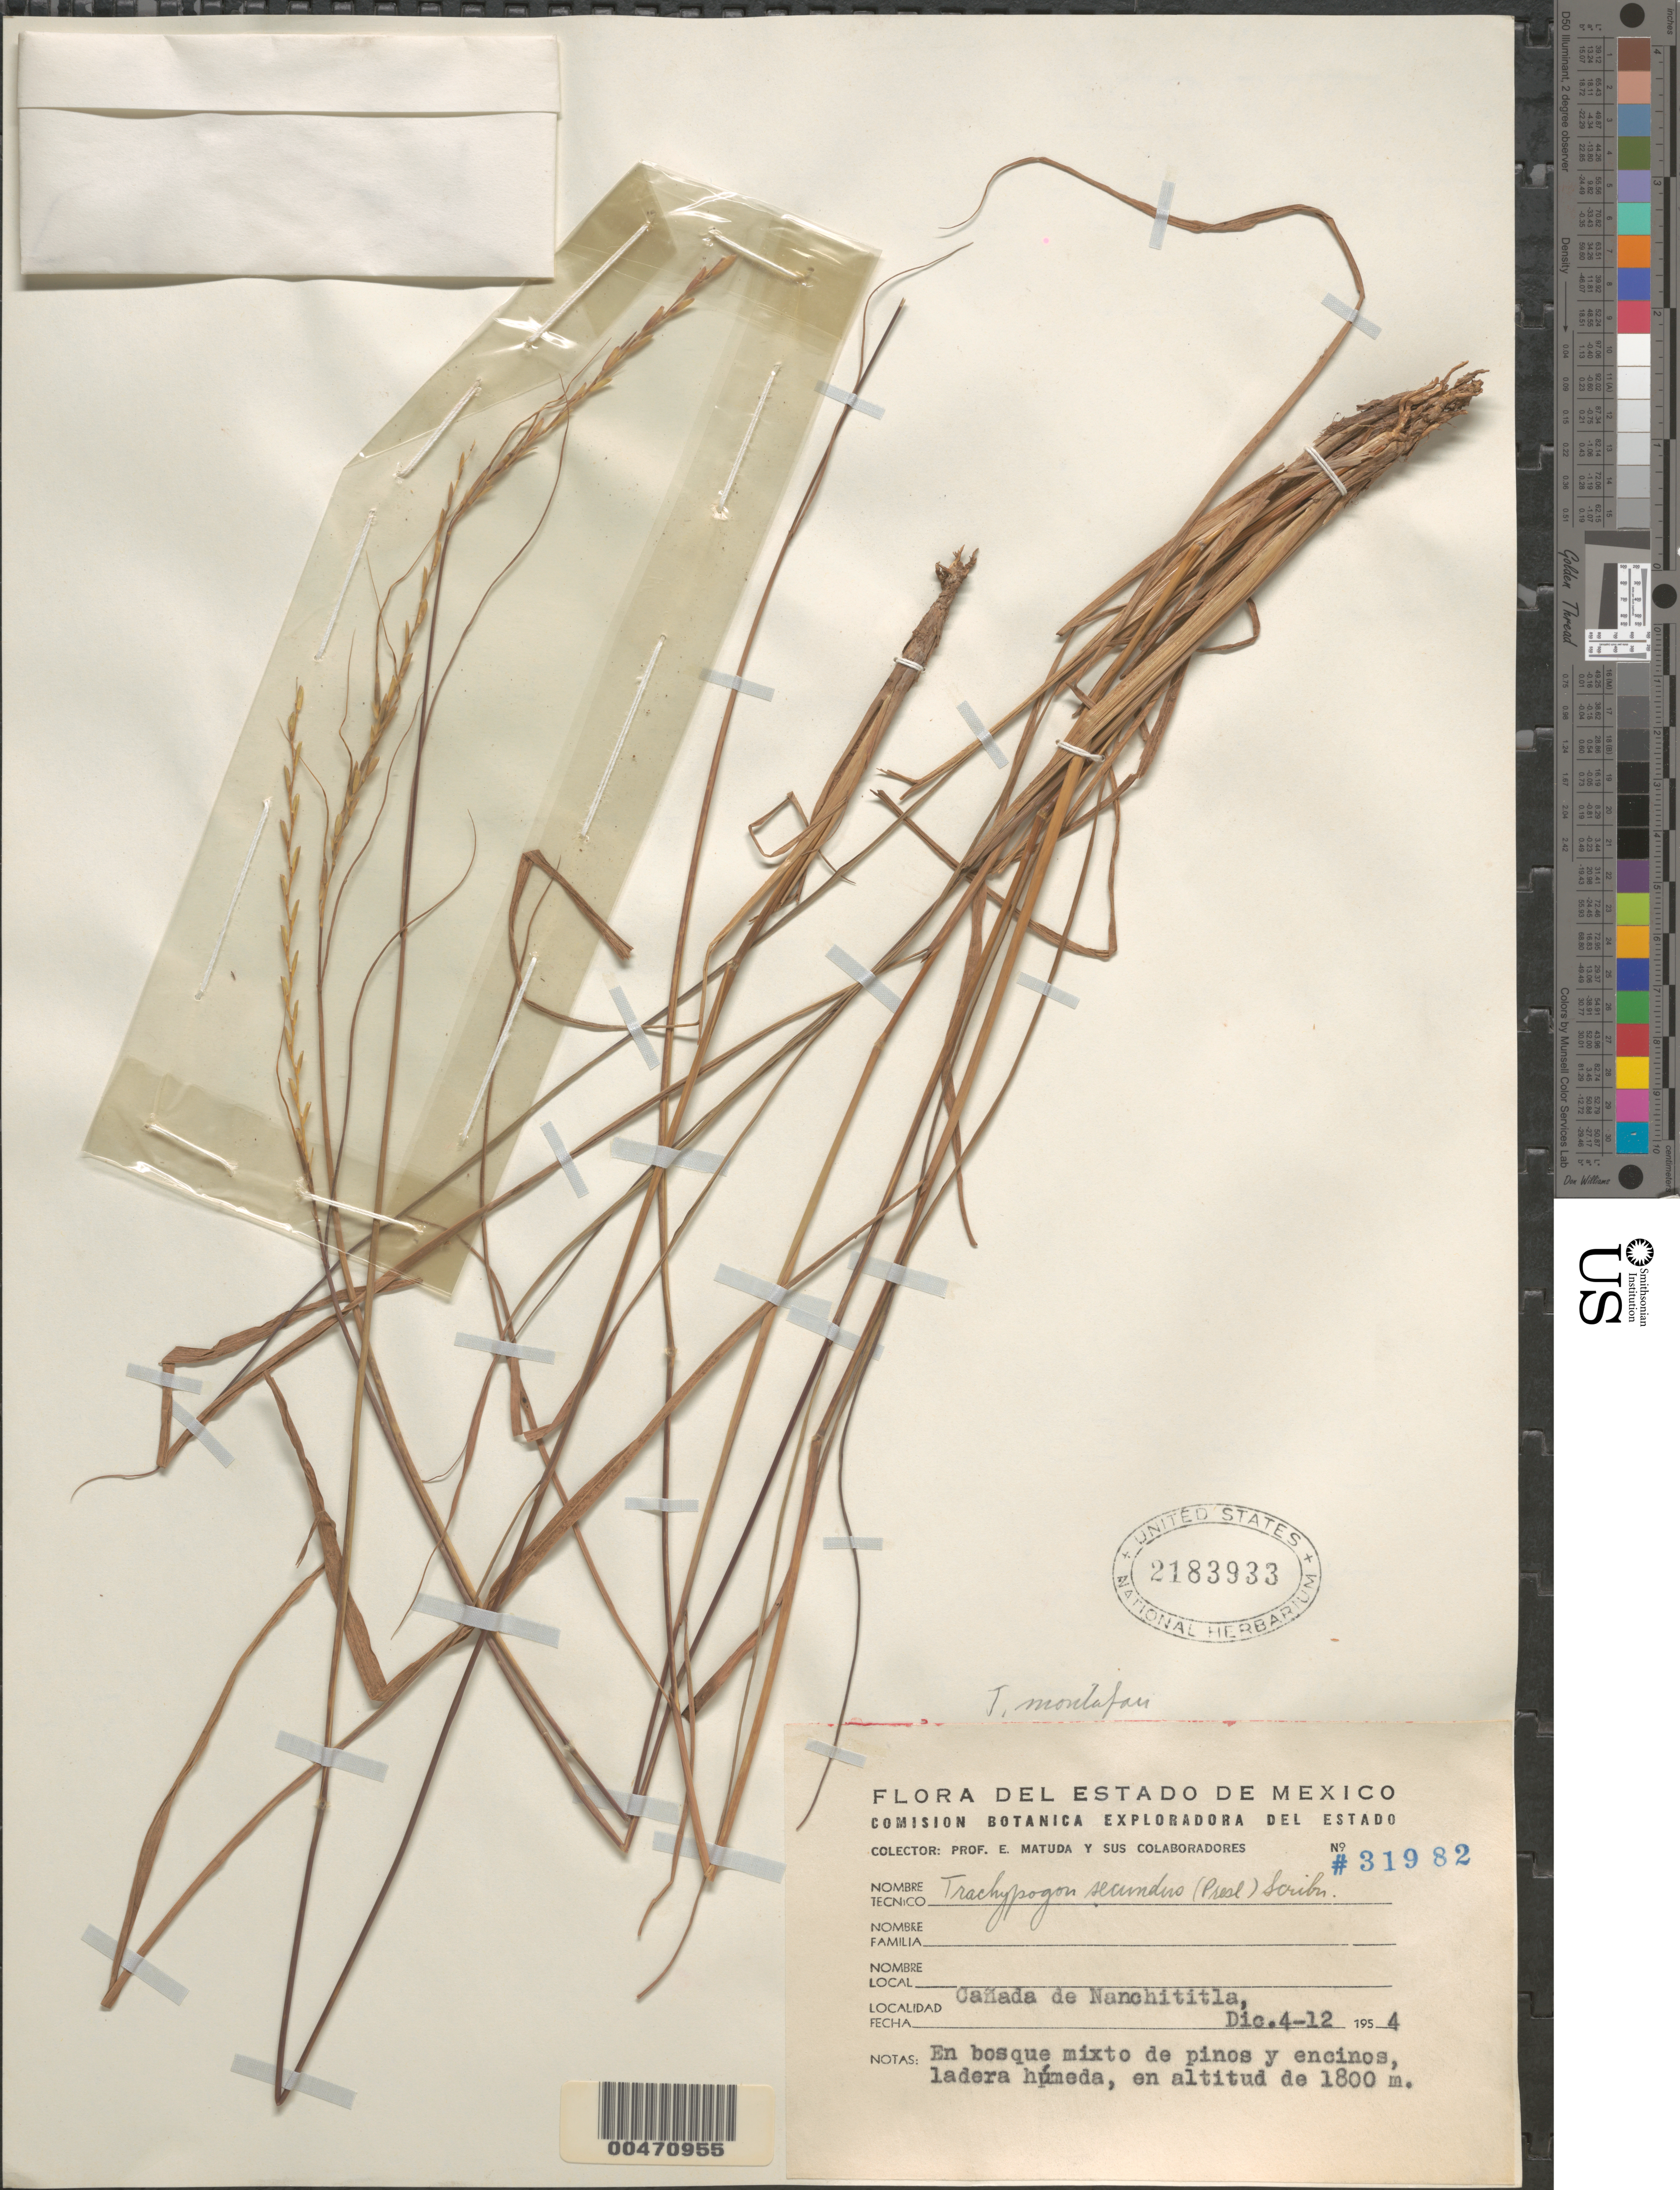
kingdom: Plantae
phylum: Tracheophyta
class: Liliopsida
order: Poales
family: Poaceae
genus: Trachypogon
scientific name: Trachypogon montufari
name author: (Kunth) Nees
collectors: E. Matuda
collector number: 31982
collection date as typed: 4 Dec 1954 to 12 Dec 1954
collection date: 1954-12-04/1954-12-12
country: Mexico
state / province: México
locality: Cañada de Nanchititla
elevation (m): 1800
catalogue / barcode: US 2183933